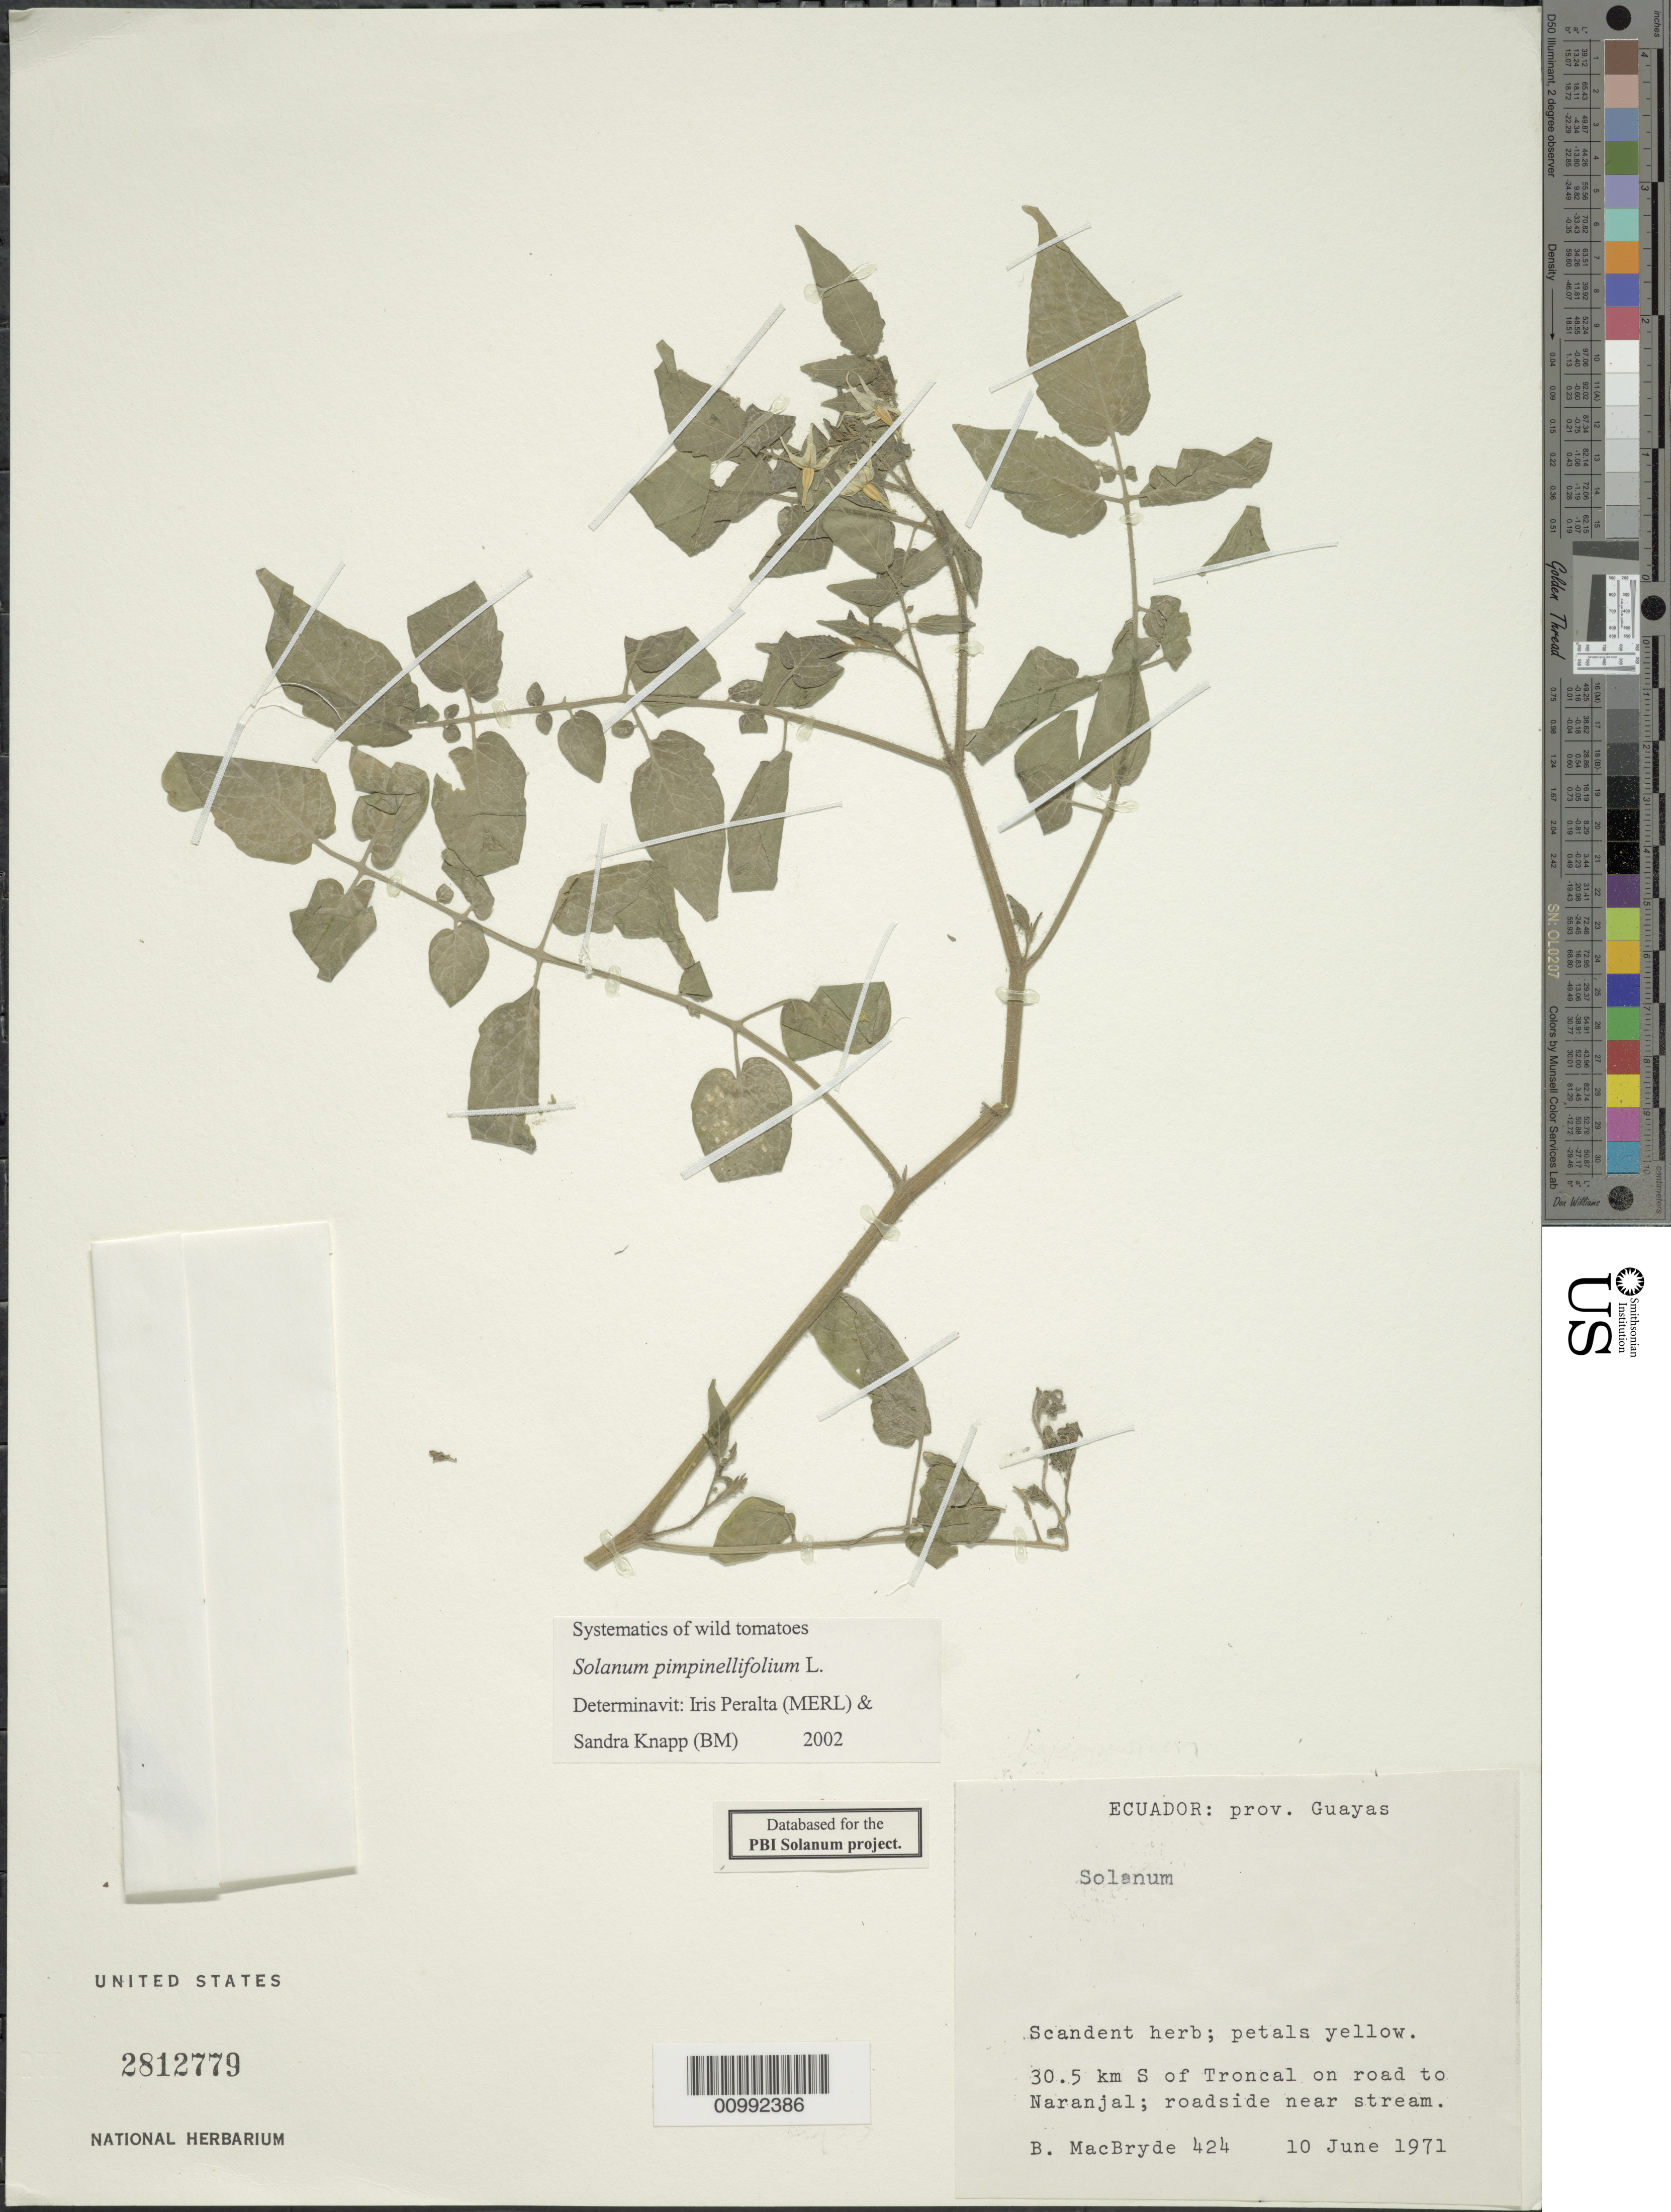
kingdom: Plantae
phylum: Tracheophyta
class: Magnoliopsida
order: Solanales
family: Solanaceae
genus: Solanum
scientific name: Solanum pimpinellifolium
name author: L.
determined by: Peralta, Iris E.; Knapp, S. D.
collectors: B. MacBryde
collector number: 424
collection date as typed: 10 Jun 1971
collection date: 1971-06-10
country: Ecuador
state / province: Guayas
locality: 30.5 km S of Troncal on road to Naranjal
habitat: roadside near stream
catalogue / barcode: US 2812779